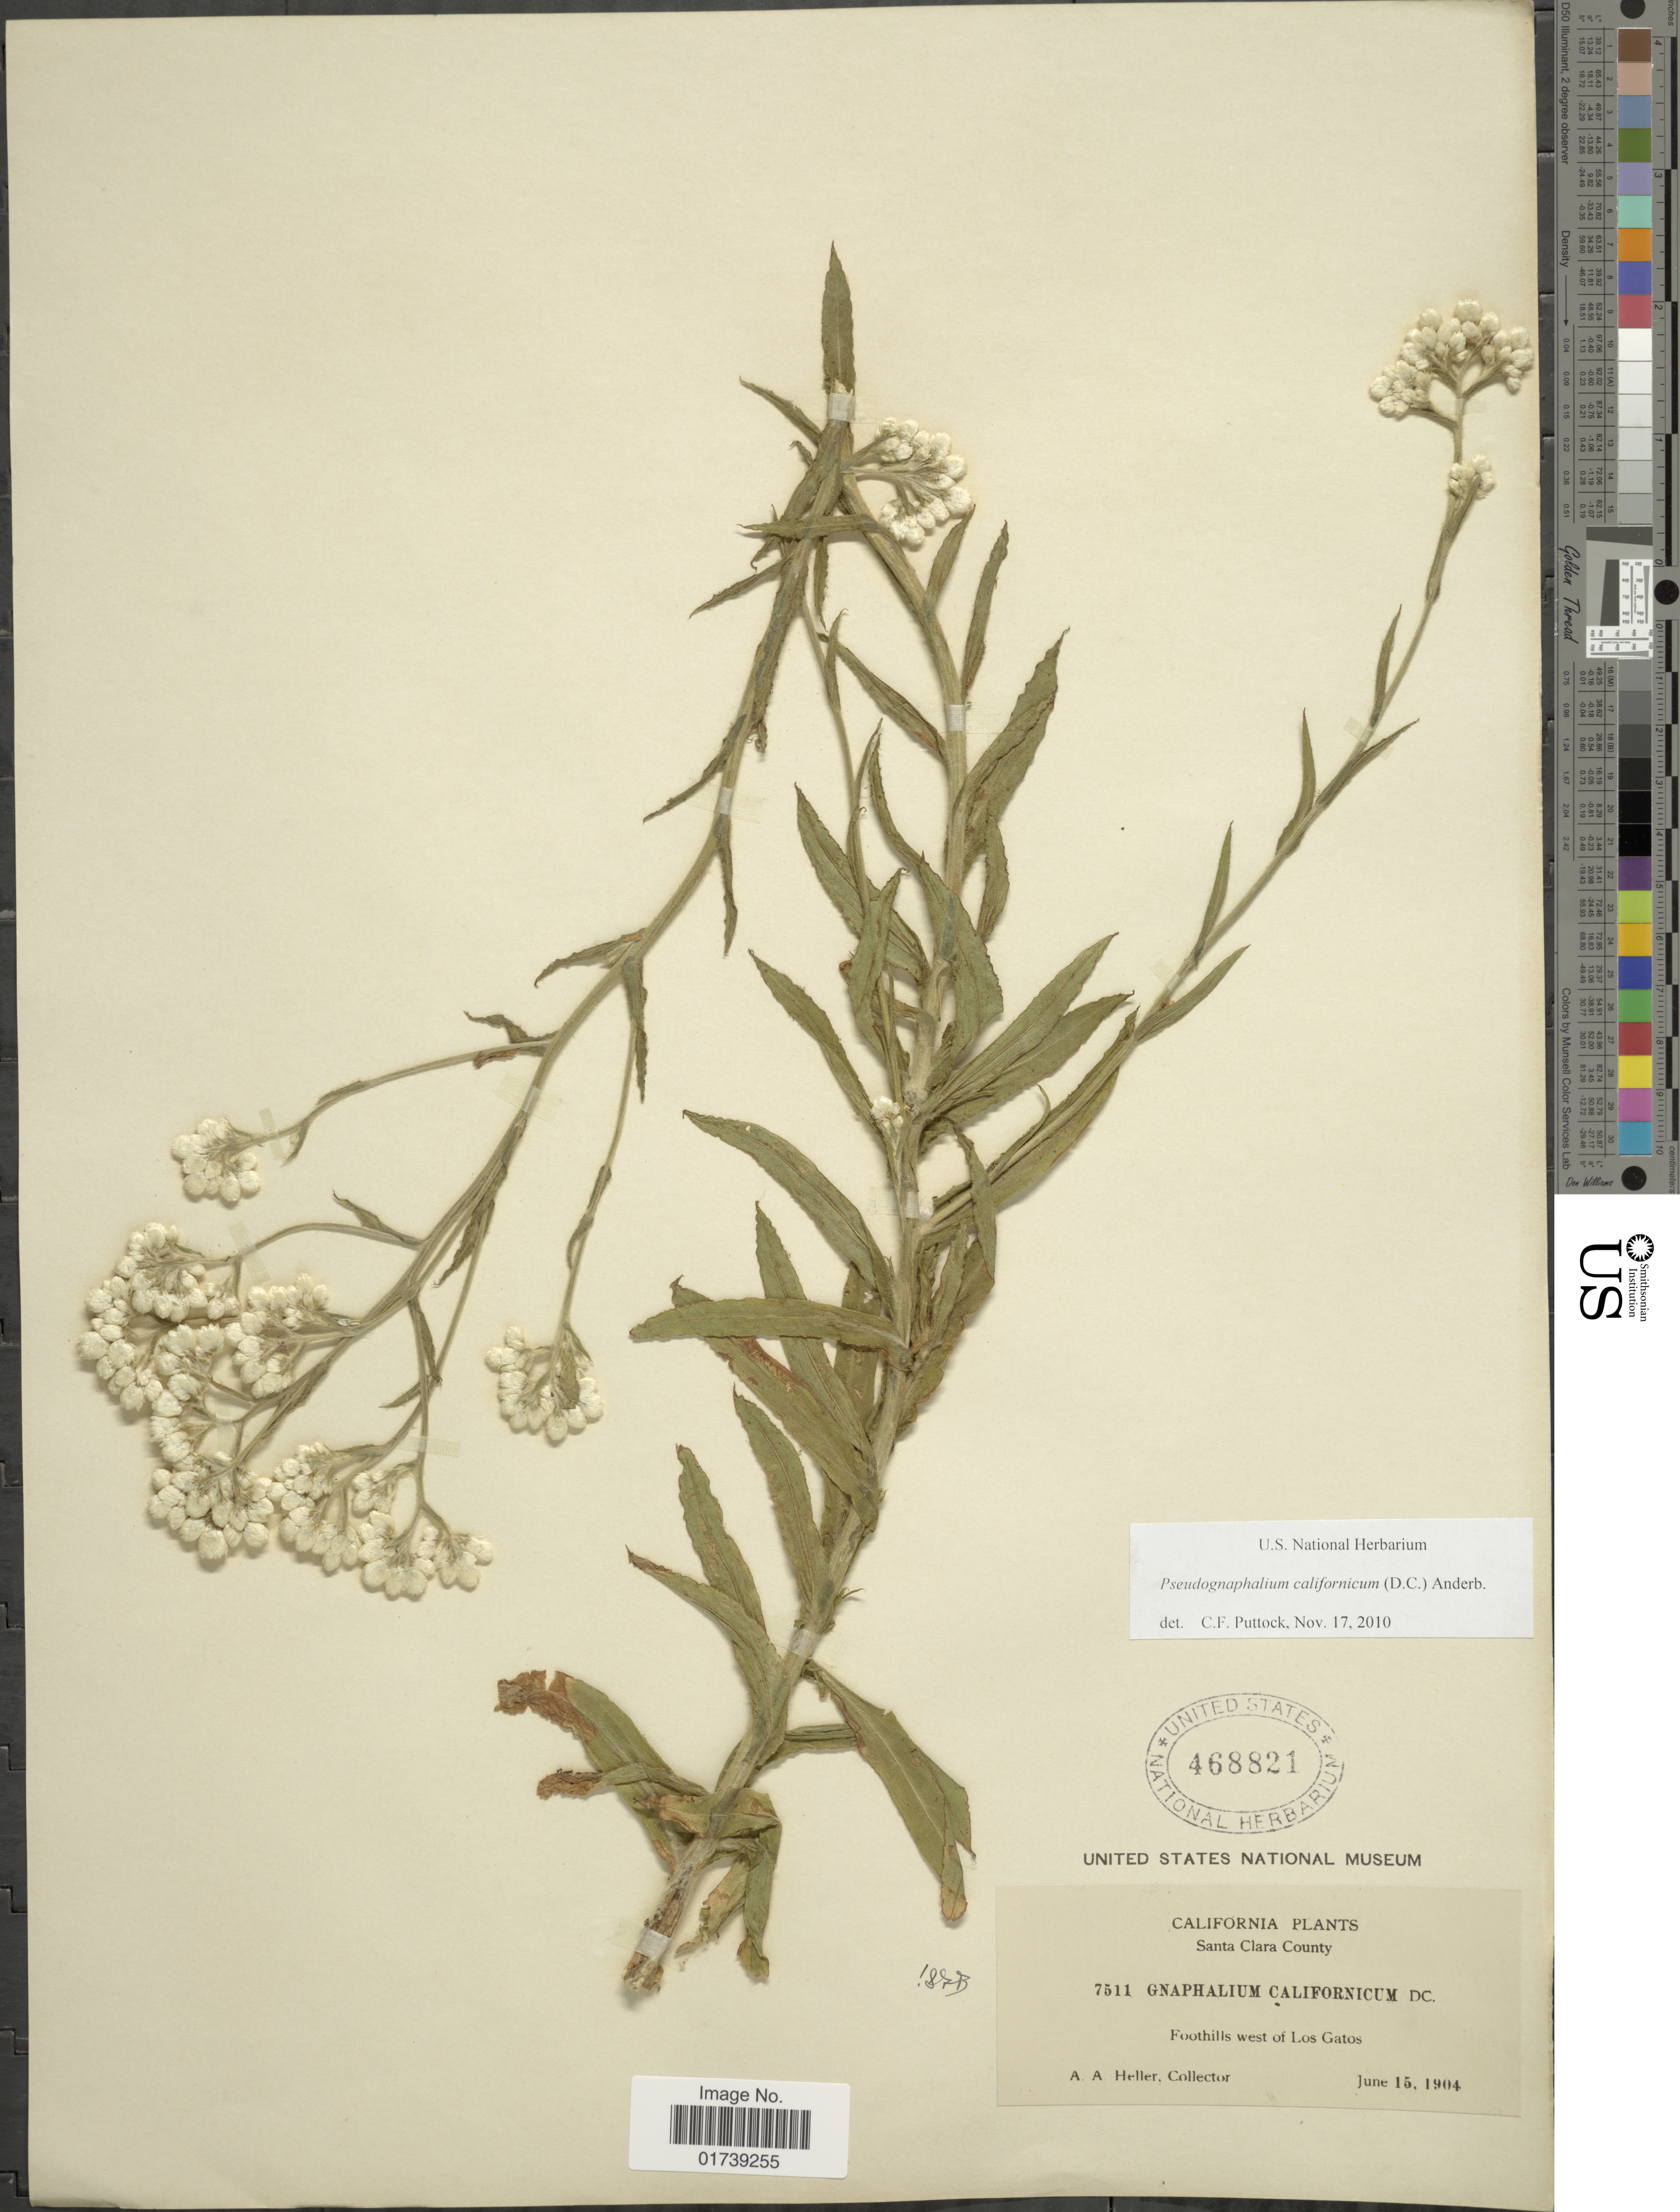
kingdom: Plantae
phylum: Tracheophyta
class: Magnoliopsida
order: Asterales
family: Asteraceae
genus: Pseudognaphalium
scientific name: Pseudognaphalium californicum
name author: (DC.) Anderb.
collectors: A. A. Heller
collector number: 7511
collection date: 1904-06-15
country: United States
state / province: California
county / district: Santa Clara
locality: Santa Clara County, Foothills west of Los Gatos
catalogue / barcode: US 468821